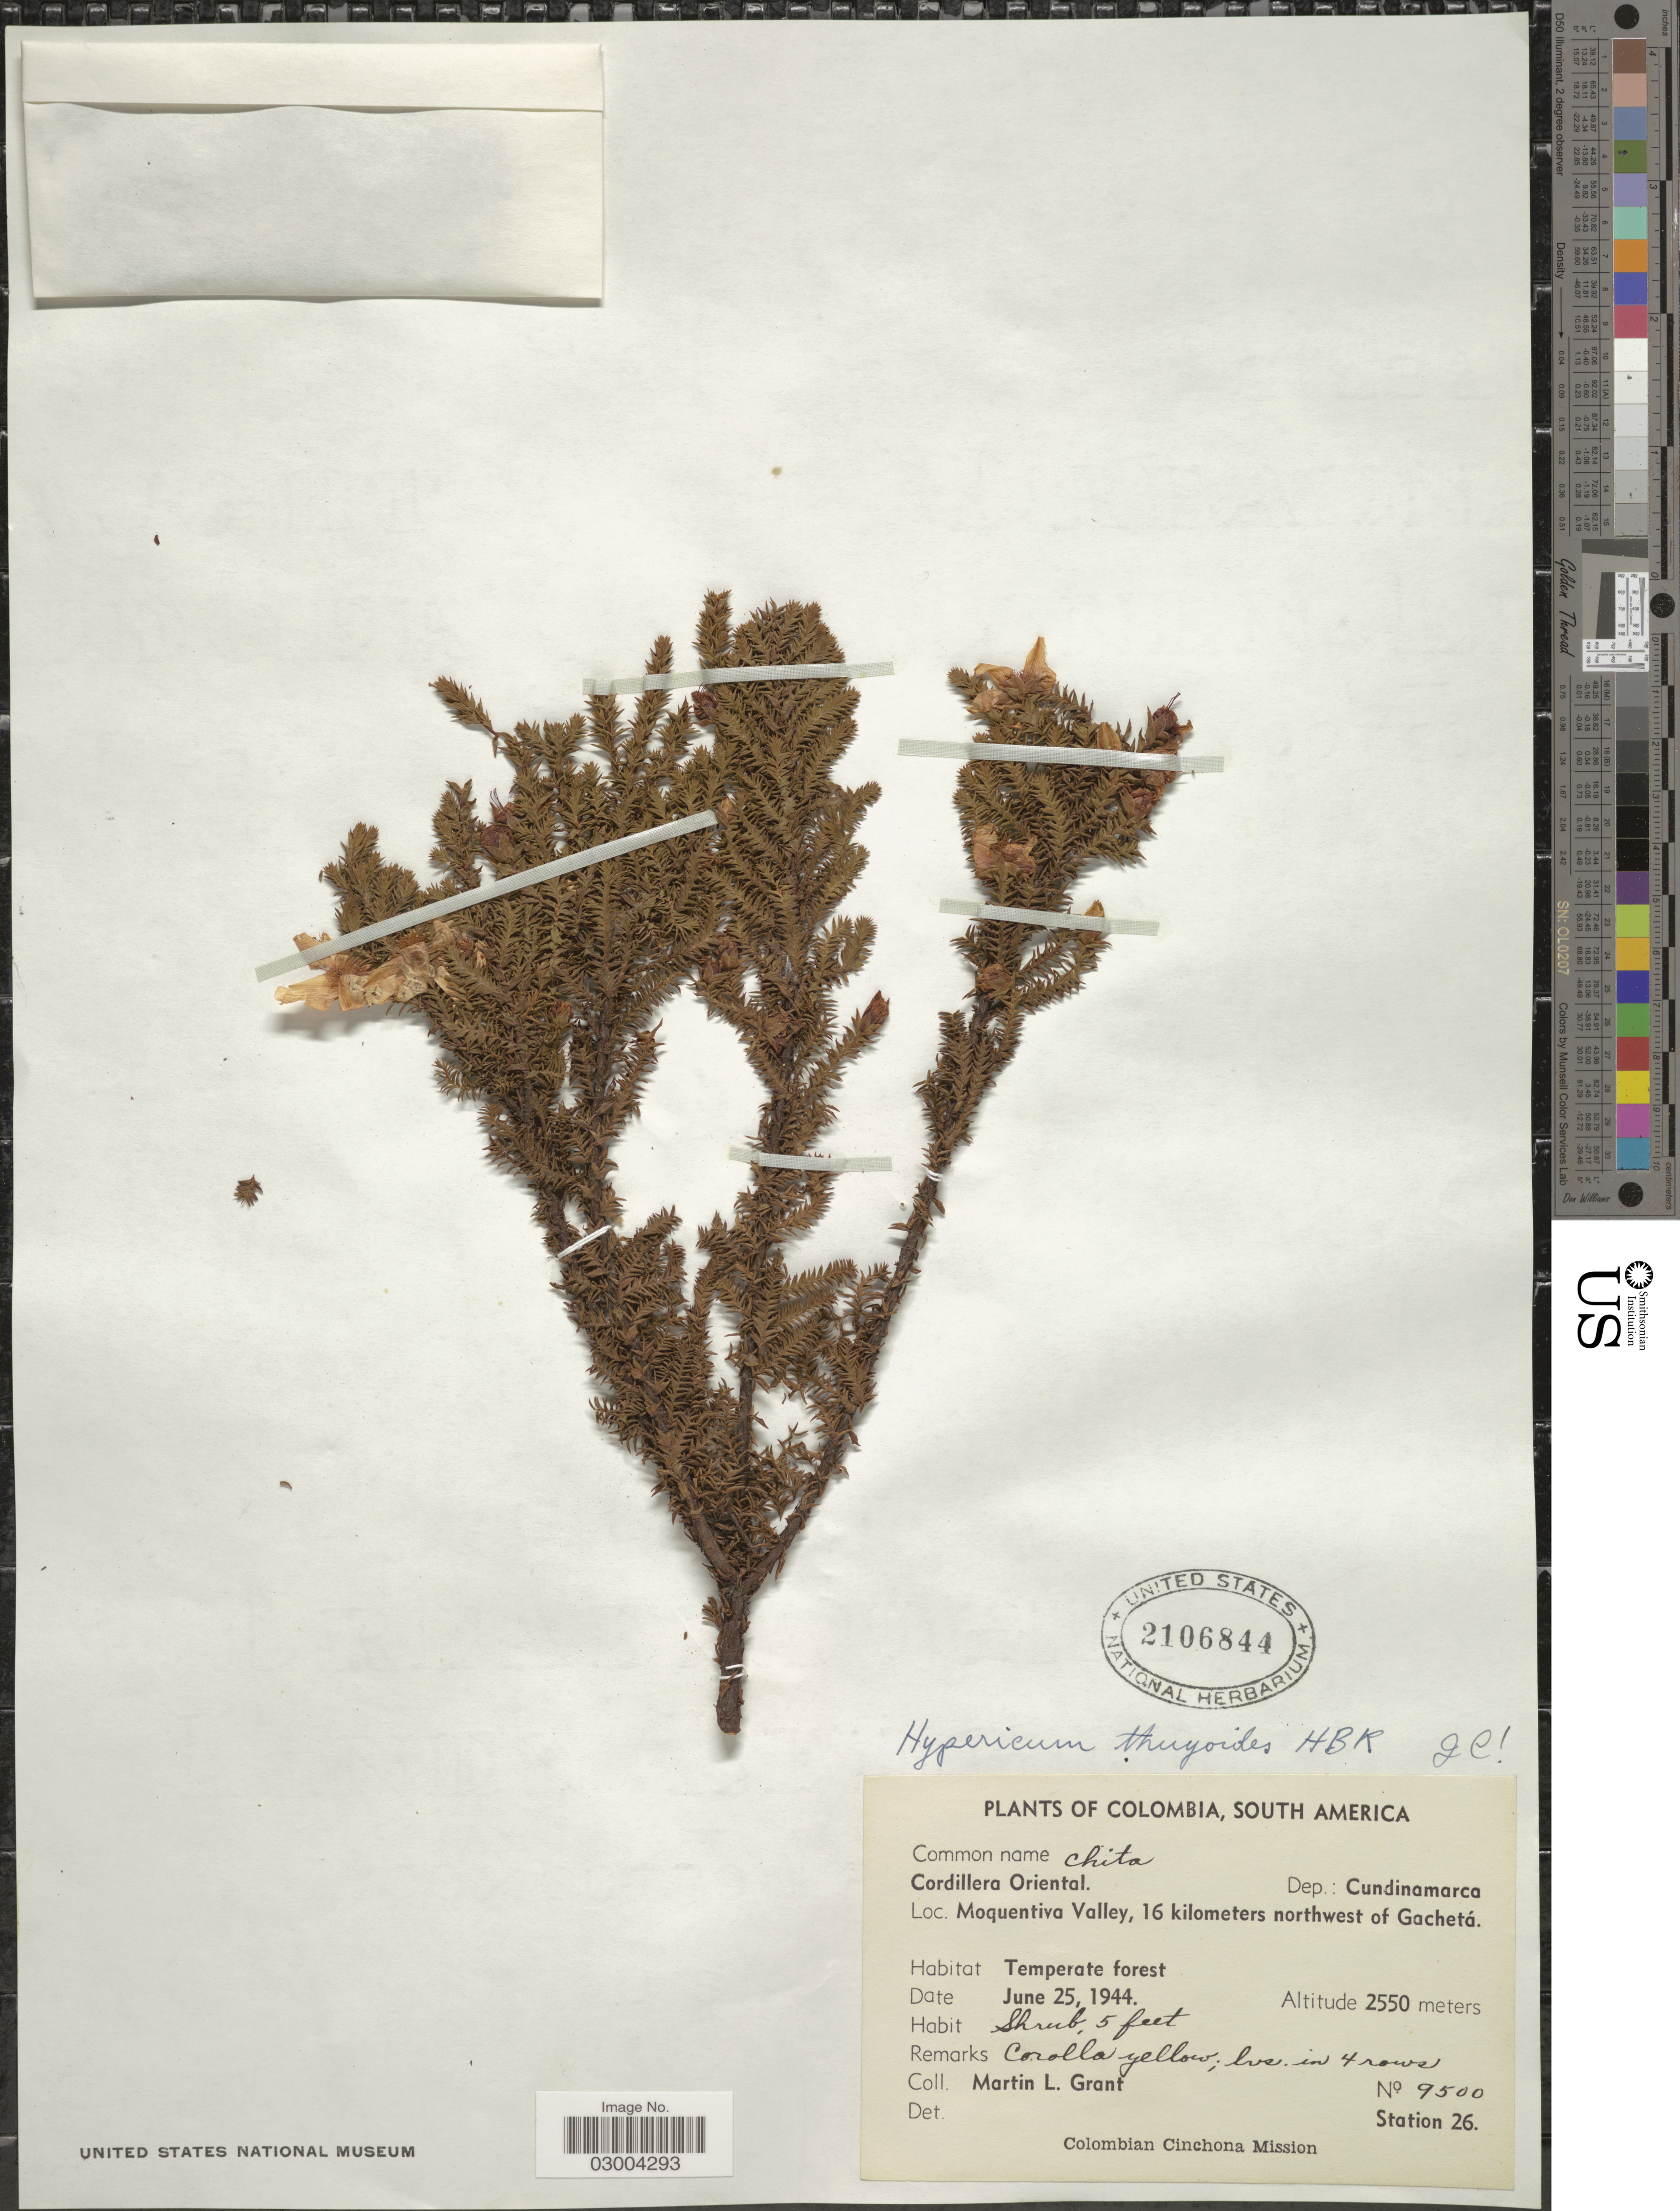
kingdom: Plantae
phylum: Tracheophyta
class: Magnoliopsida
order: Malpighiales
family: Hypericaceae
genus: Hypericum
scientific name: Hypericum thuyoides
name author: Kunth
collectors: M. L. Grant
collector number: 9500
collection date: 1944-06-25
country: Colombia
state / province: Cundinamarca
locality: Cordillera Oriental. Dep.: Cundinamarca. Moquentiva Valley, 16 kilometers northwest of Gachetá.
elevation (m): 2550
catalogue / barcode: US 2106844